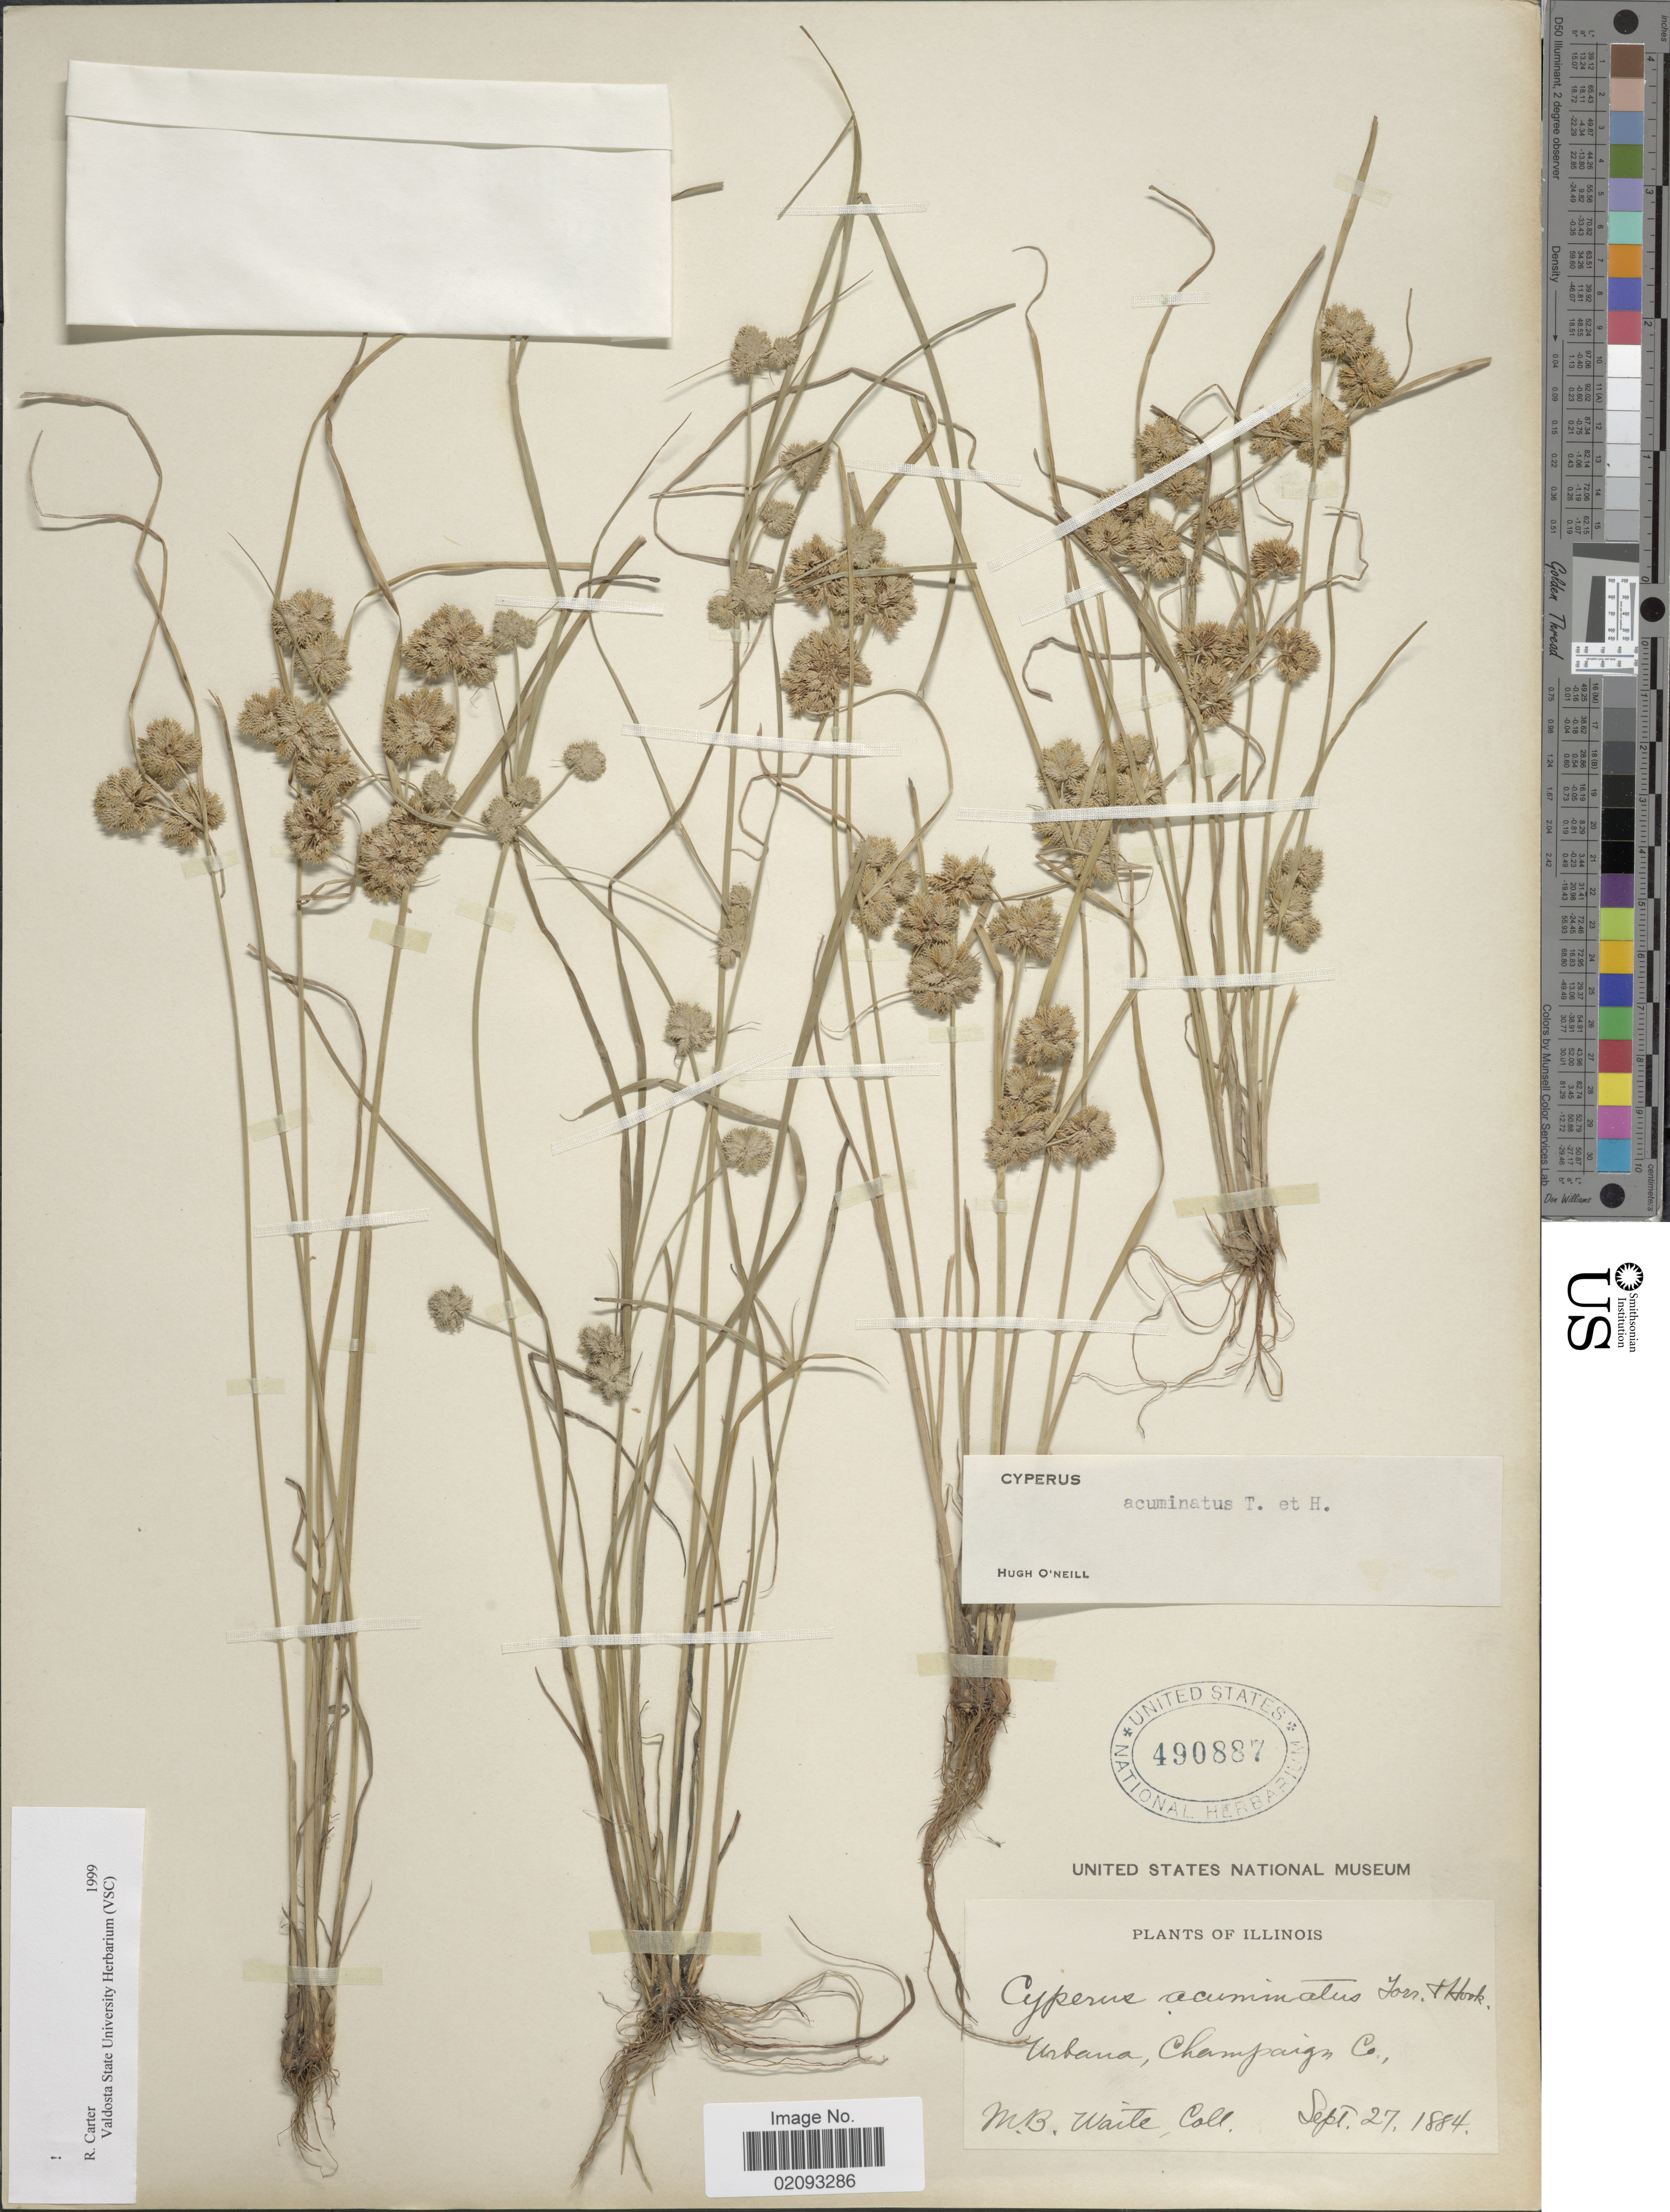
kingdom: Plantae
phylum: Tracheophyta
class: Liliopsida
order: Poales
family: Cyperaceae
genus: Cyperus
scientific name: Cyperus acuminatus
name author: Torr. & Hook.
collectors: M. B. Waite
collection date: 1884-09-27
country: United States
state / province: Illinois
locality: Urbana, Champaign Co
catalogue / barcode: US 490887